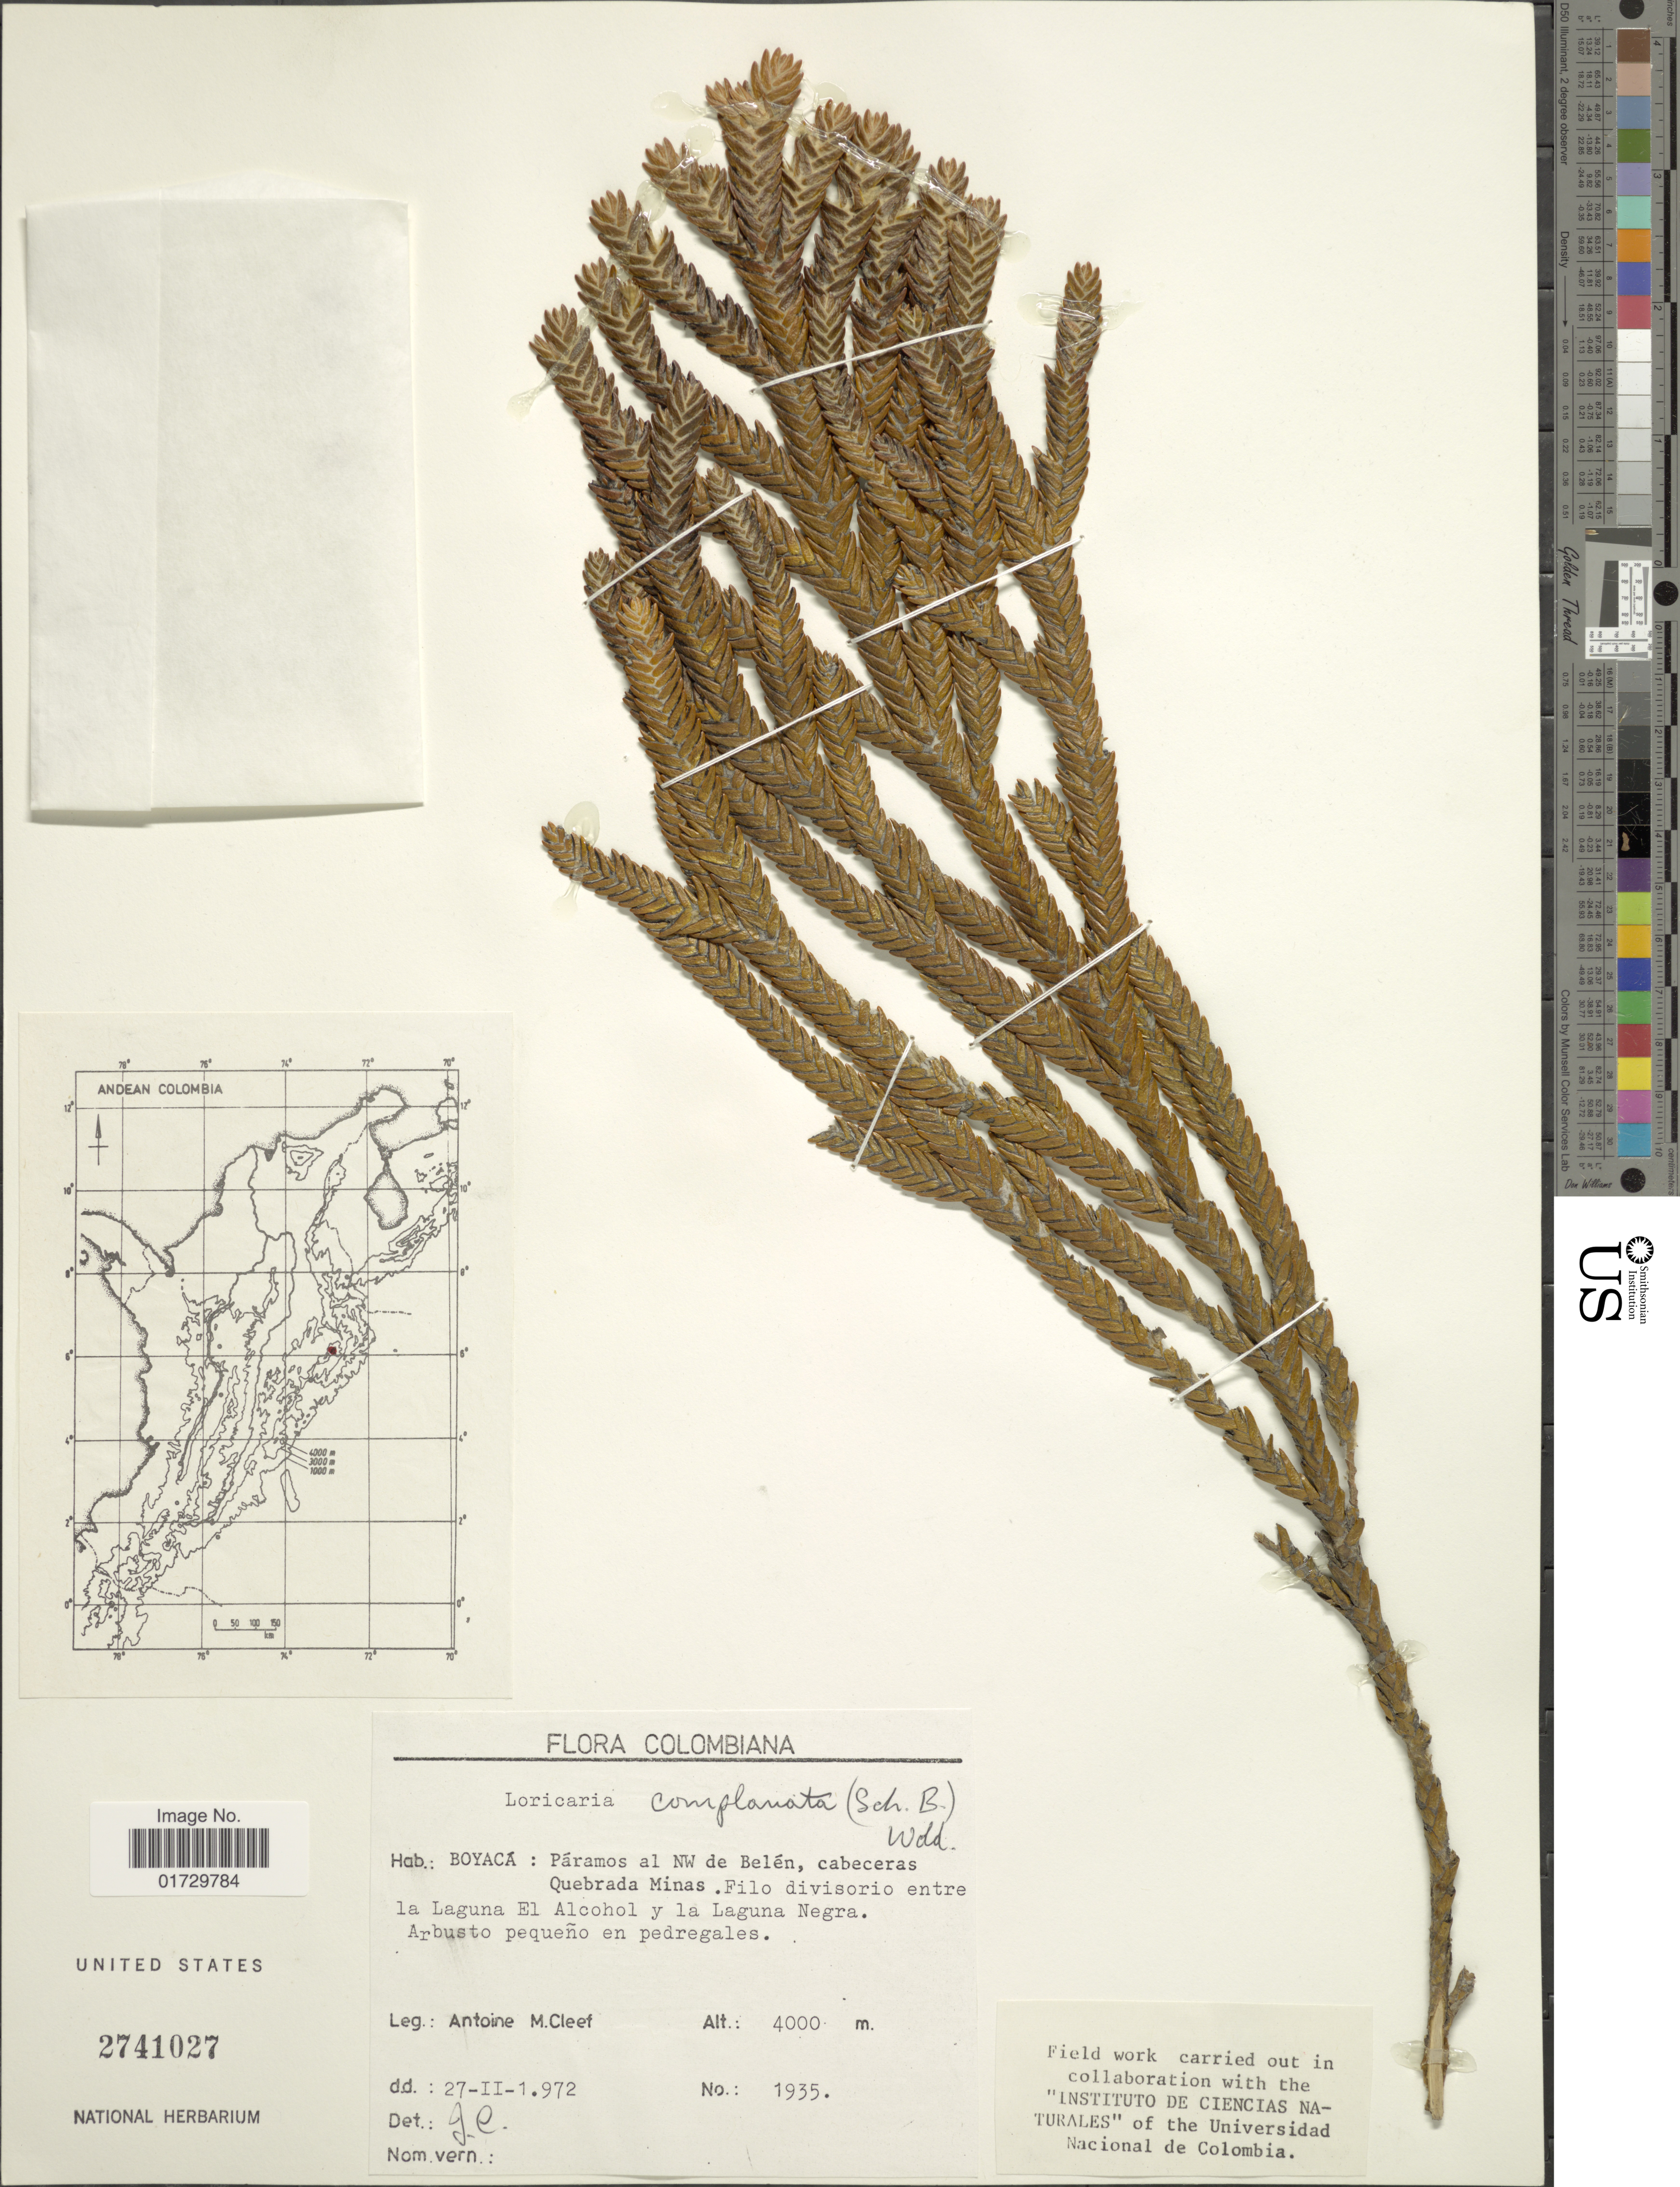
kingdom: Plantae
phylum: Tracheophyta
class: Magnoliopsida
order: Asterales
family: Asteraceae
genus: Loricaria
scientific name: Loricaria complanata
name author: (Sch. Bip.) Wedd.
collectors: A. M. Cleef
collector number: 1935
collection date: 1972-02-27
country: Colombia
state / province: Boyacá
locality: Paramos al NW de Belen, cabeceras Quebrada Minas. Filo divisorio entre la Laguna El Alcohol y la Laguna Negra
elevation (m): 4000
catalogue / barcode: US 2741027